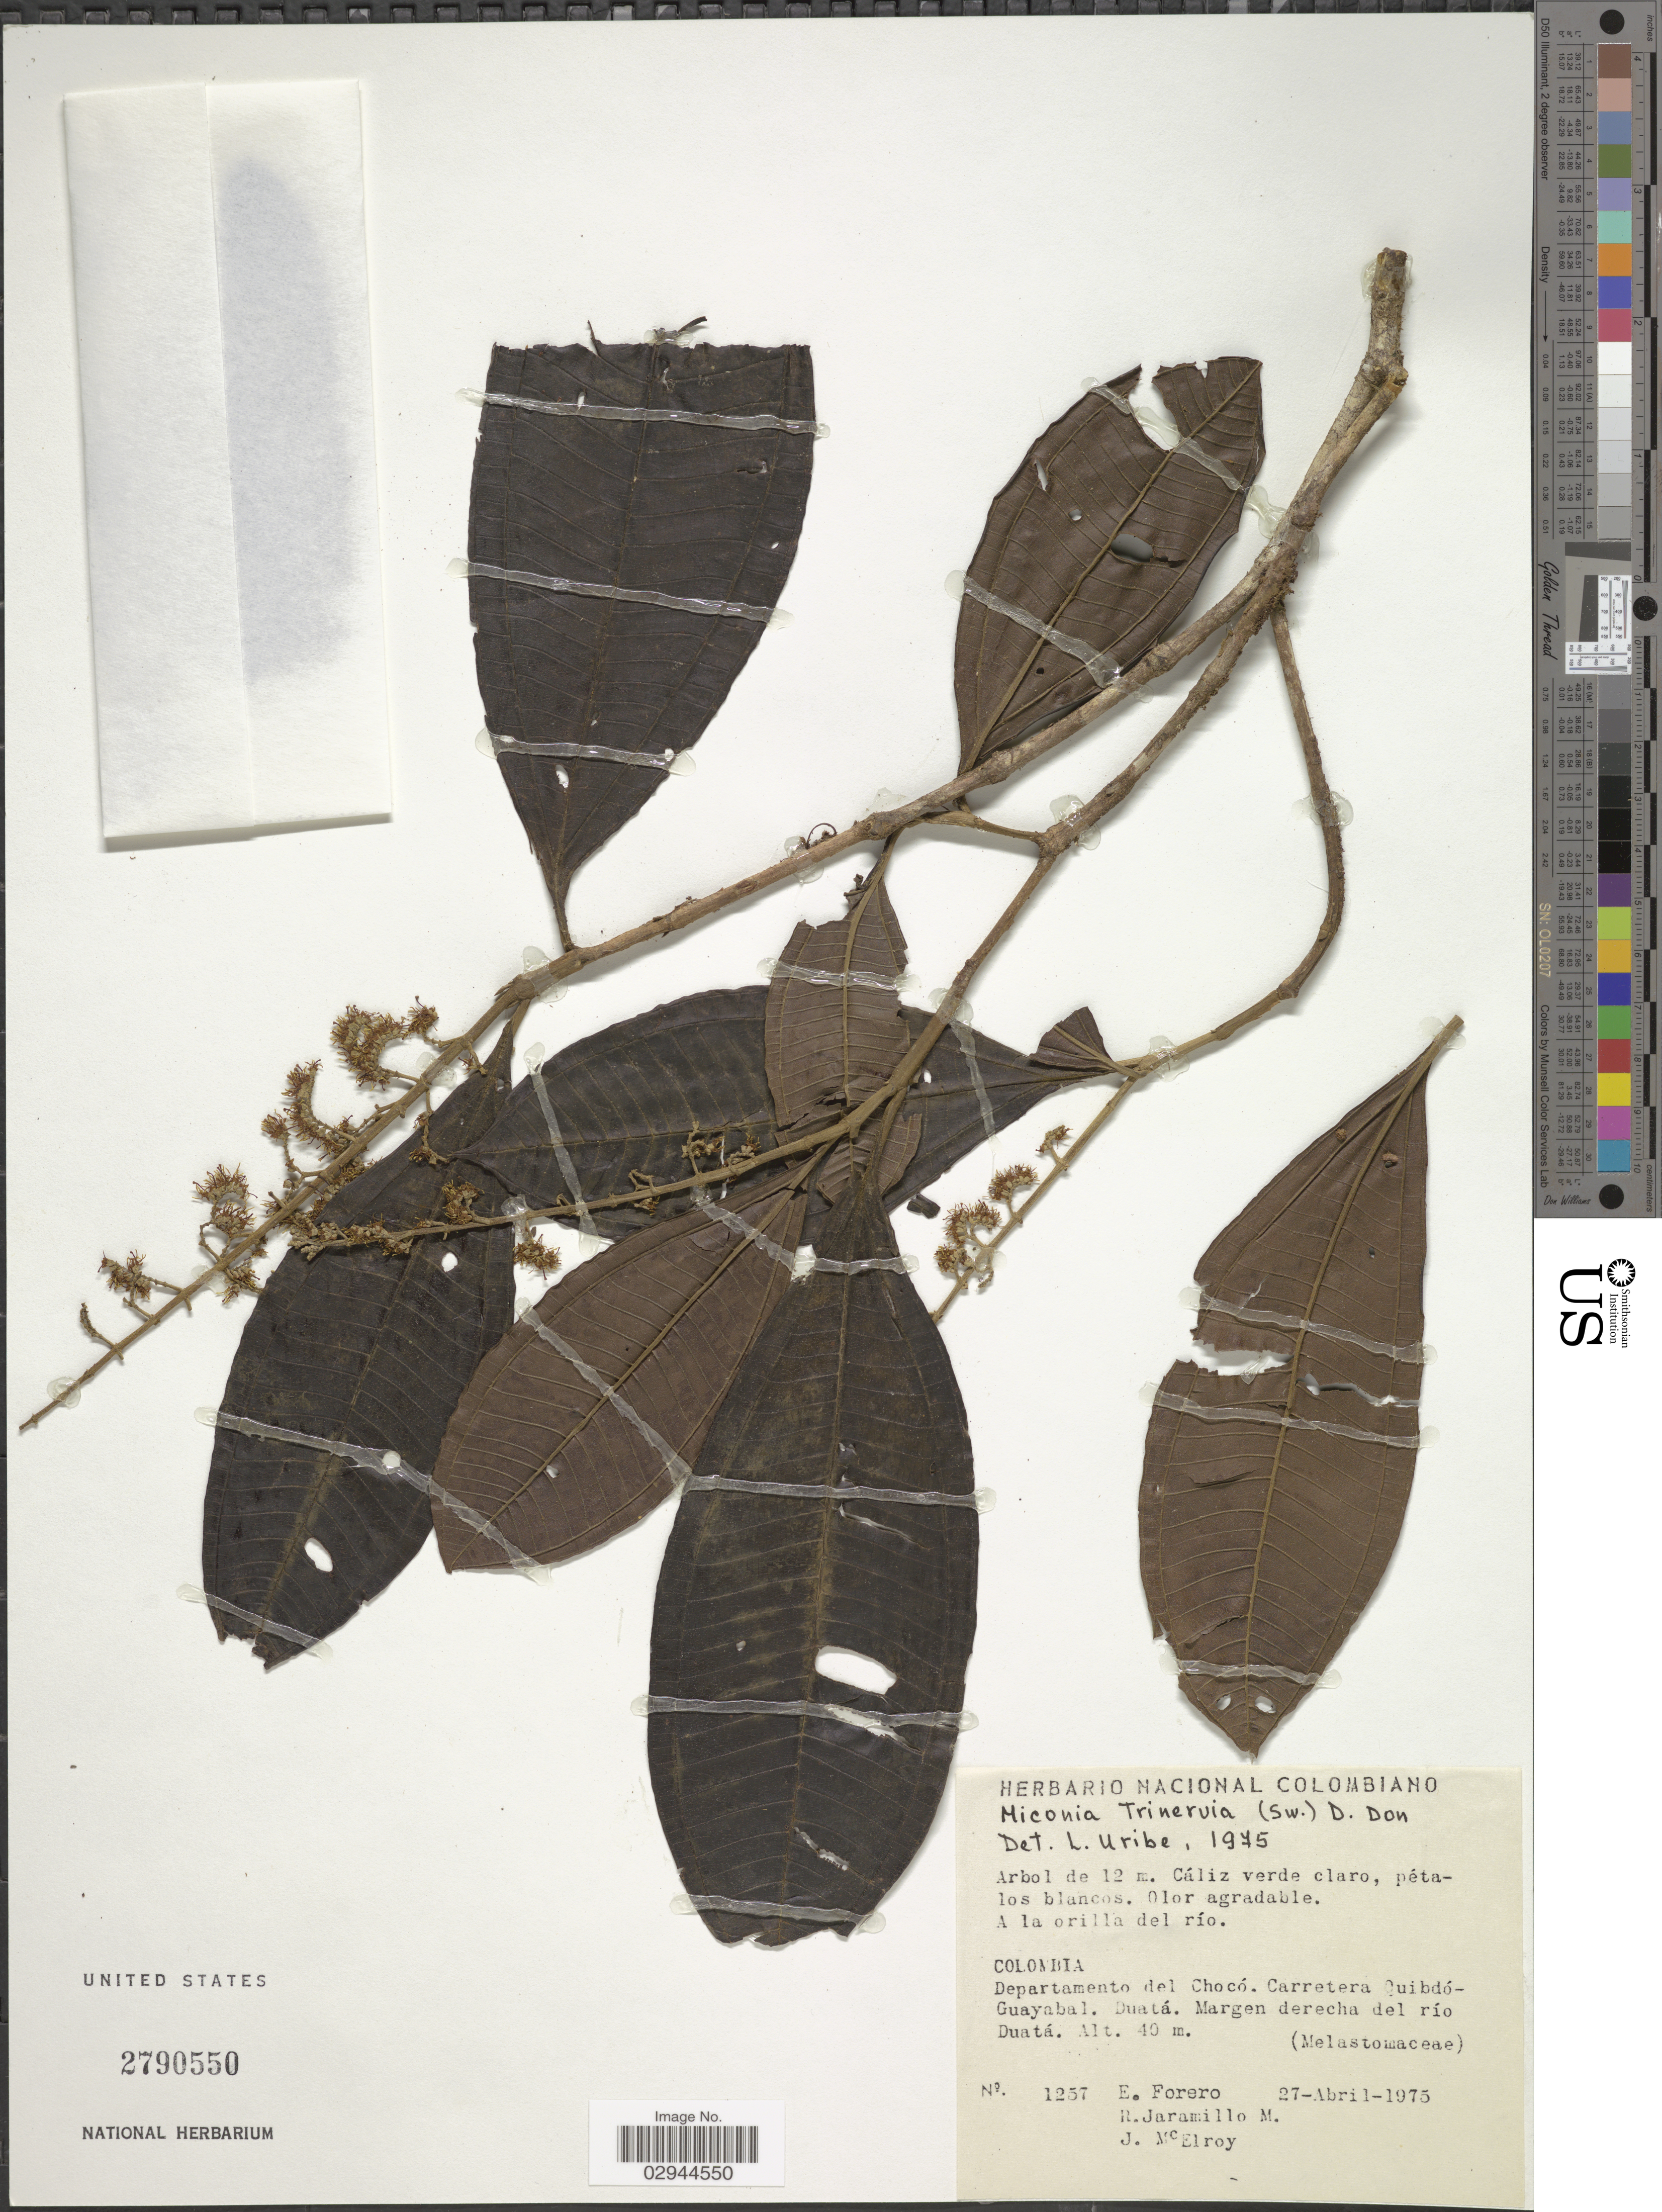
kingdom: Plantae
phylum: Tracheophyta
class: Magnoliopsida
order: Myrtales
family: Melastomataceae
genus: Miconia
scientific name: Miconia trinervia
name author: (Sw.) D. Don ex Loudon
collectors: E. Forero, R. Jaramillo M. & J. B. McElroy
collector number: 1257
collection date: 1975-04-27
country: Colombia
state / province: Chocó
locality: Departamento del Chocó, Carretera Quibdó-Guayabal, Duatá, Margen derecha del río Duatá.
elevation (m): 40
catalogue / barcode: US 2790550